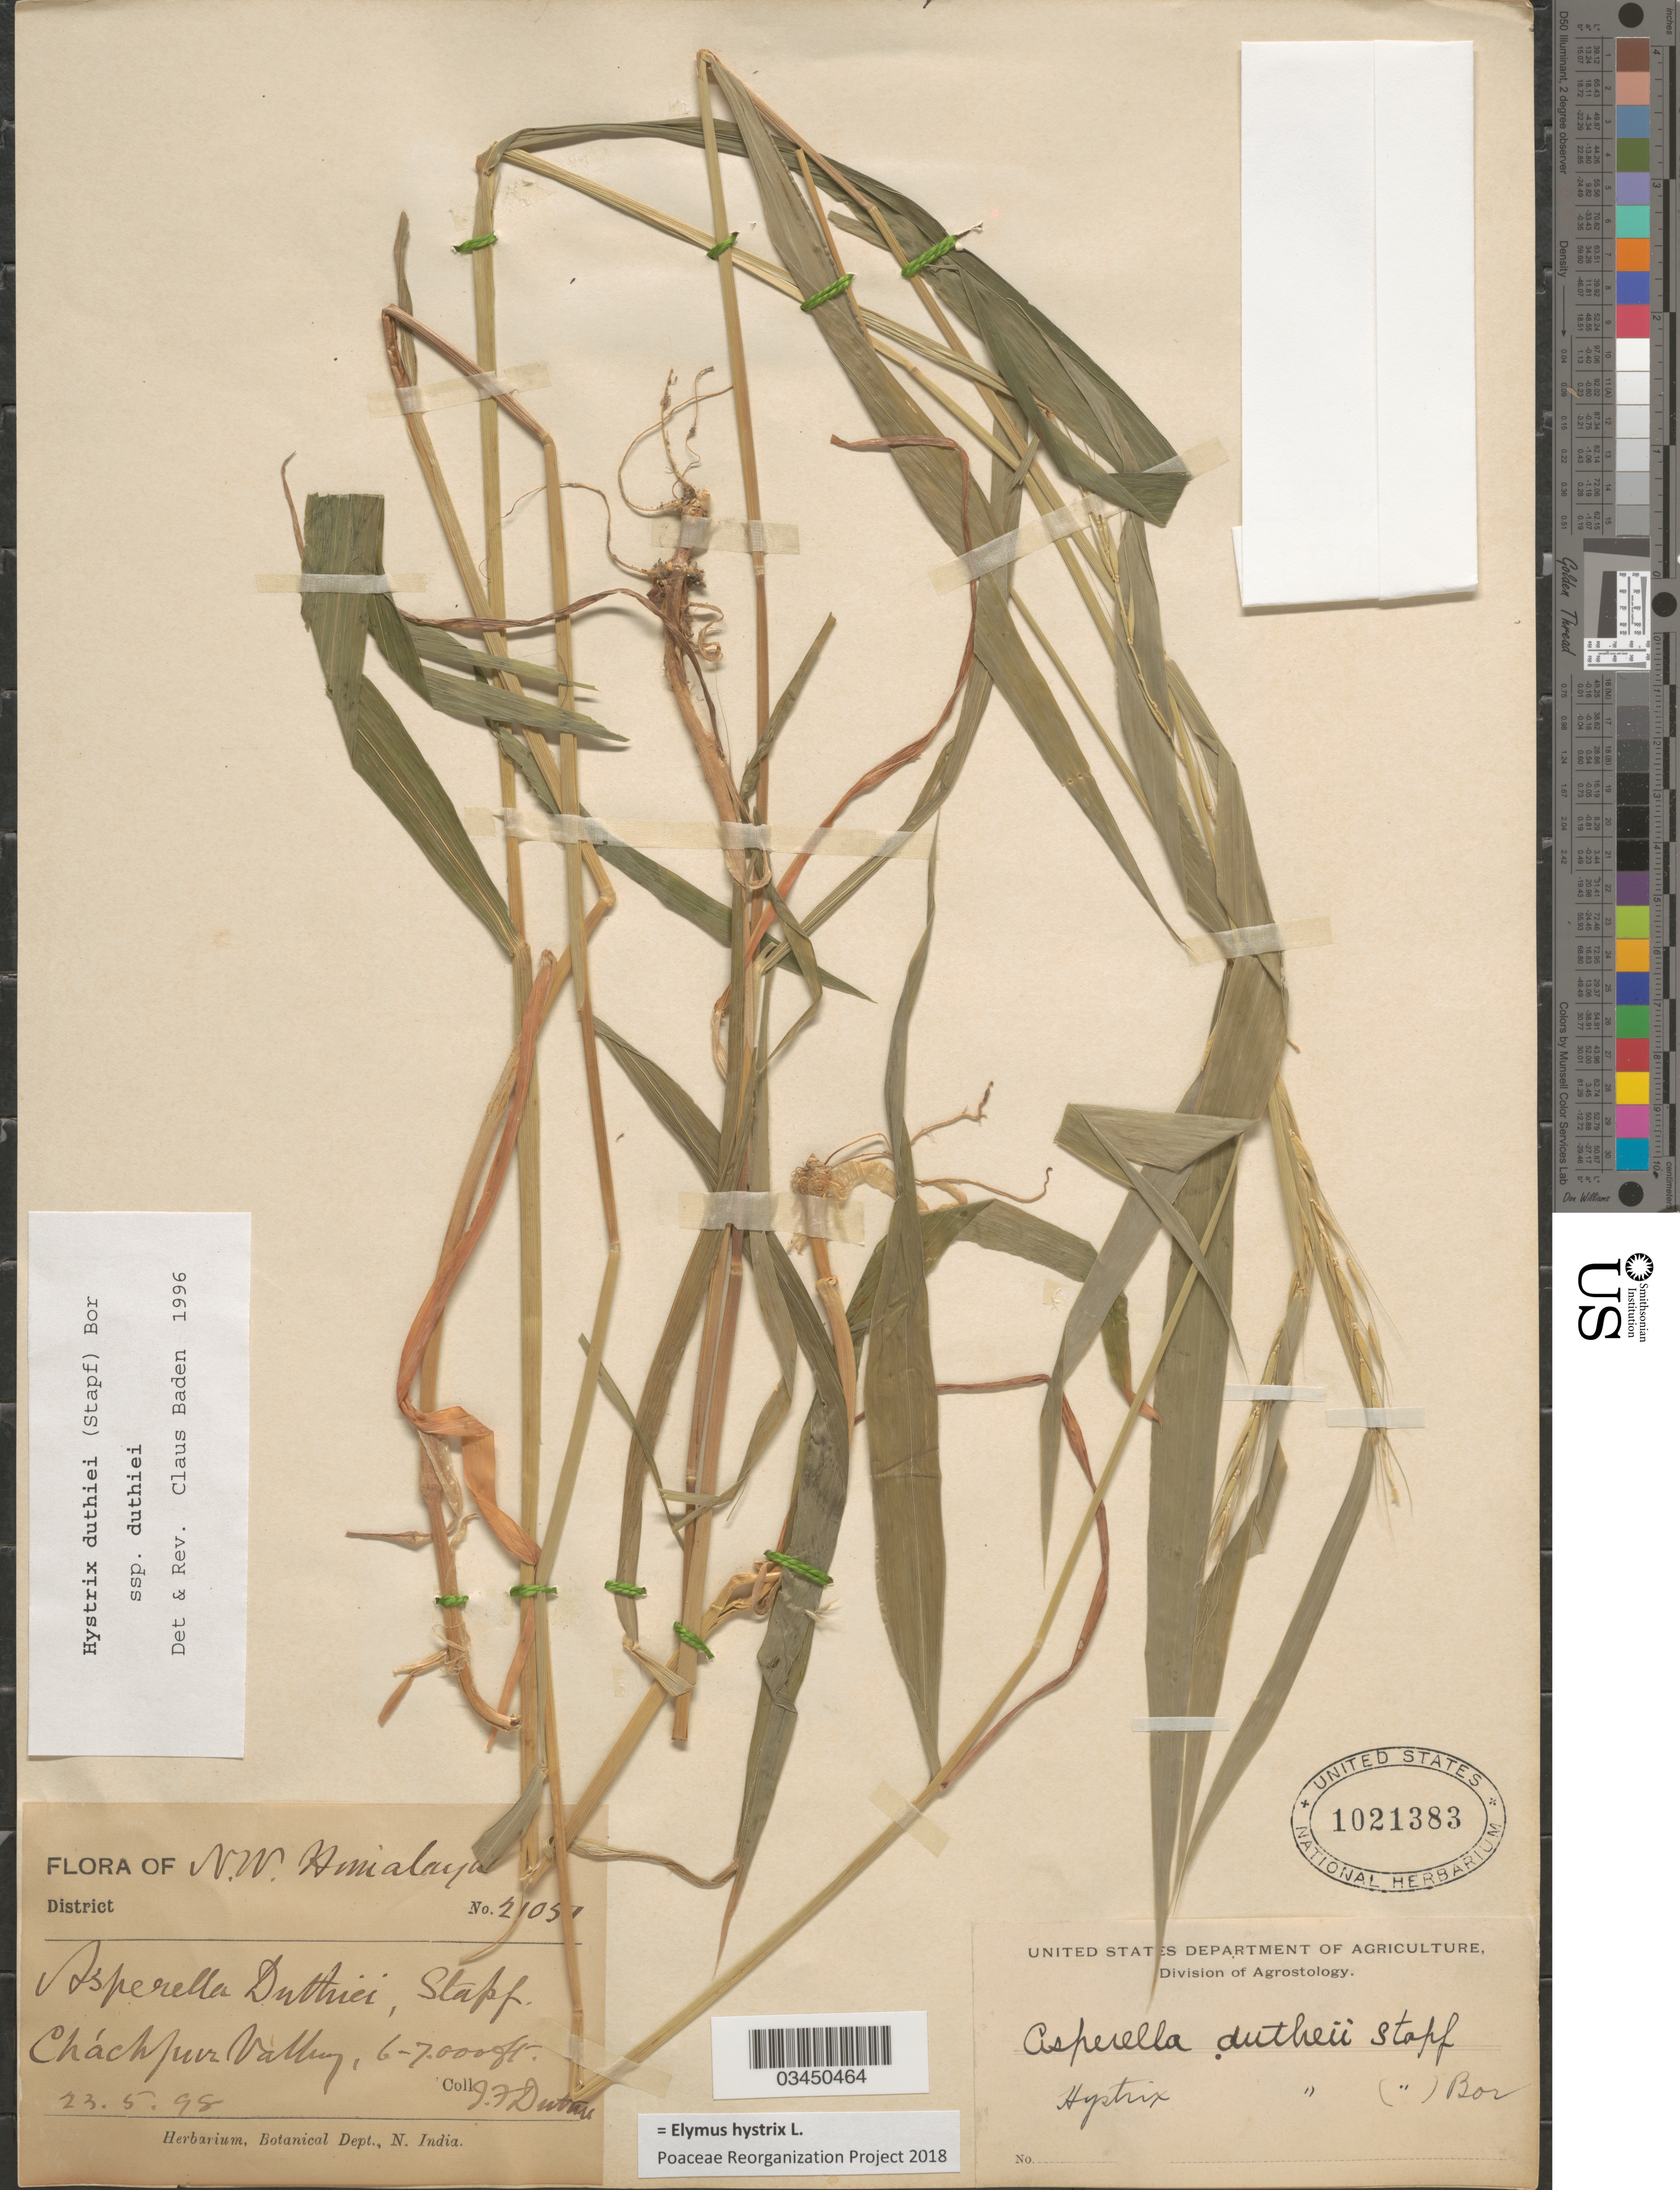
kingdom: Plantae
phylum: Tracheophyta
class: Liliopsida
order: Poales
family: Poaceae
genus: Elymus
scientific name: Elymus hystrix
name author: L.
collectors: J. F. Duthie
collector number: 2105!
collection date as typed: Transcribed d/m/y: 23/5/98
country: India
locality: N.W. Himalaya. Cháchpur Valley.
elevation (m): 1829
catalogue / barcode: US 1021383